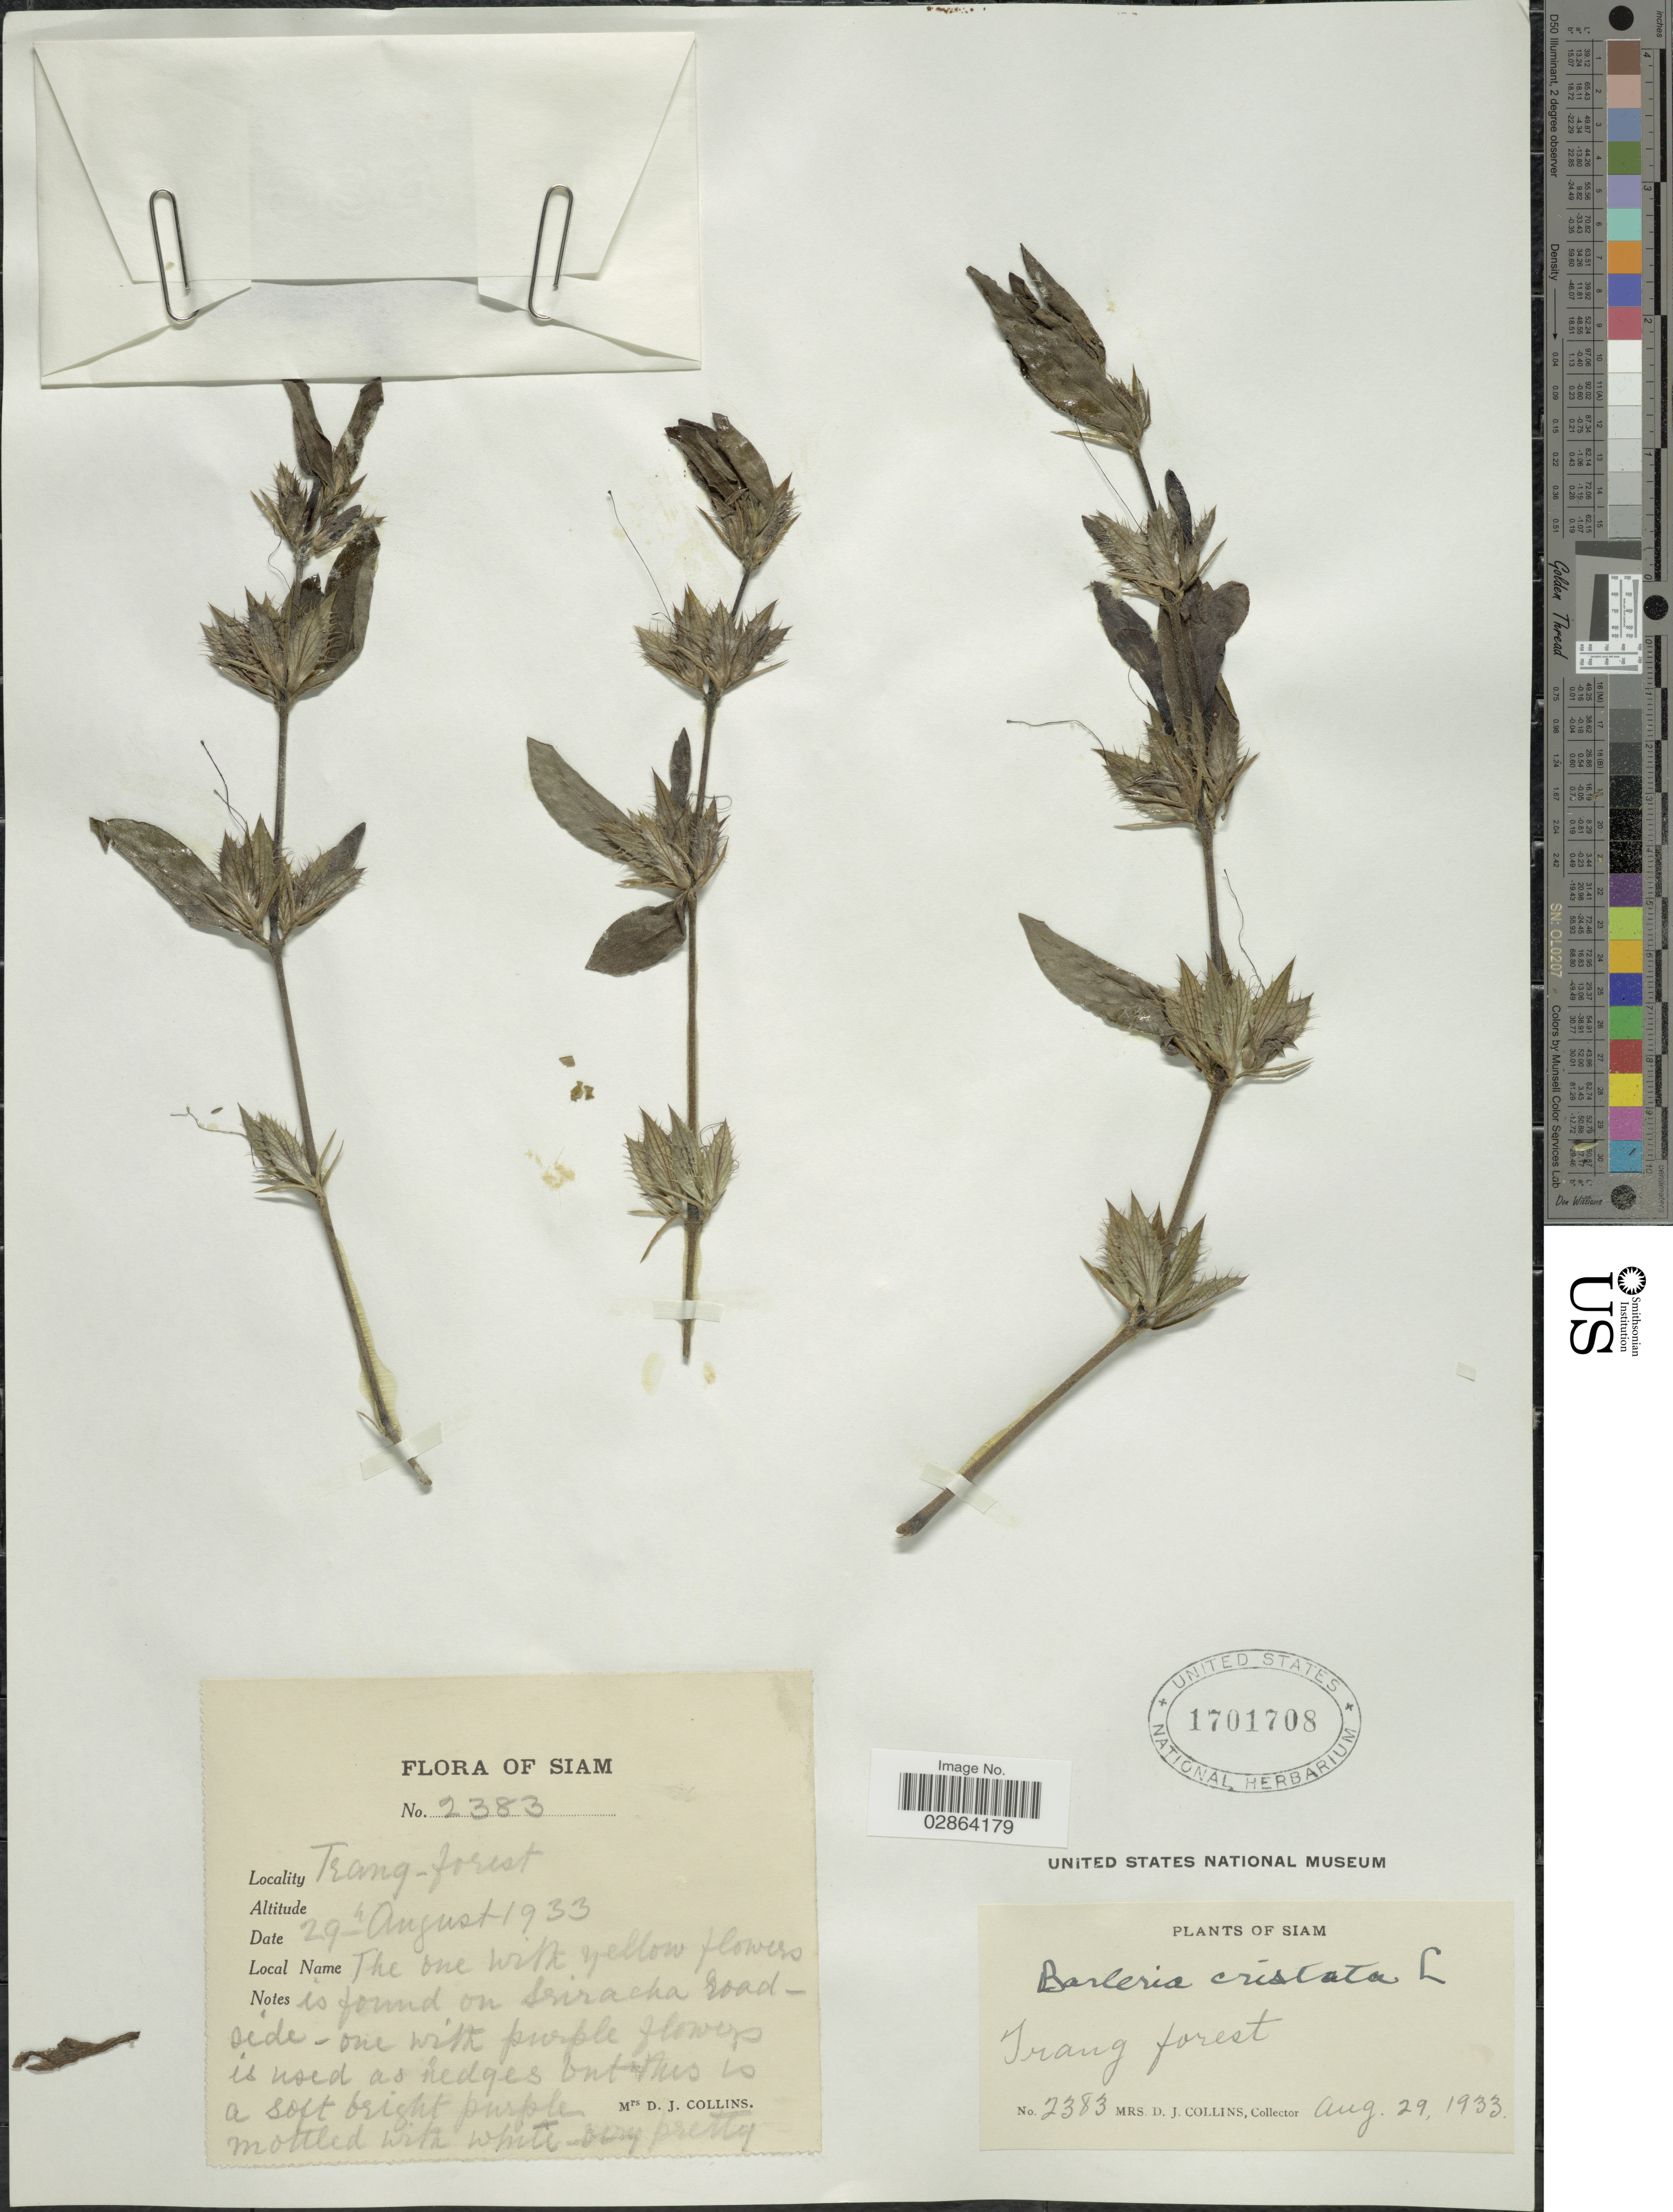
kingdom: Plantae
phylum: Tracheophyta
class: Magnoliopsida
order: Lamiales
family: Acanthaceae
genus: Barleria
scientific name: Barleria cristata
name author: L.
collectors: Mrs. D. J. Collins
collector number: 2383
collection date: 1933-08-29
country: Thailand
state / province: Trang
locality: Siam, Trang forest.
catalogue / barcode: US 1701708